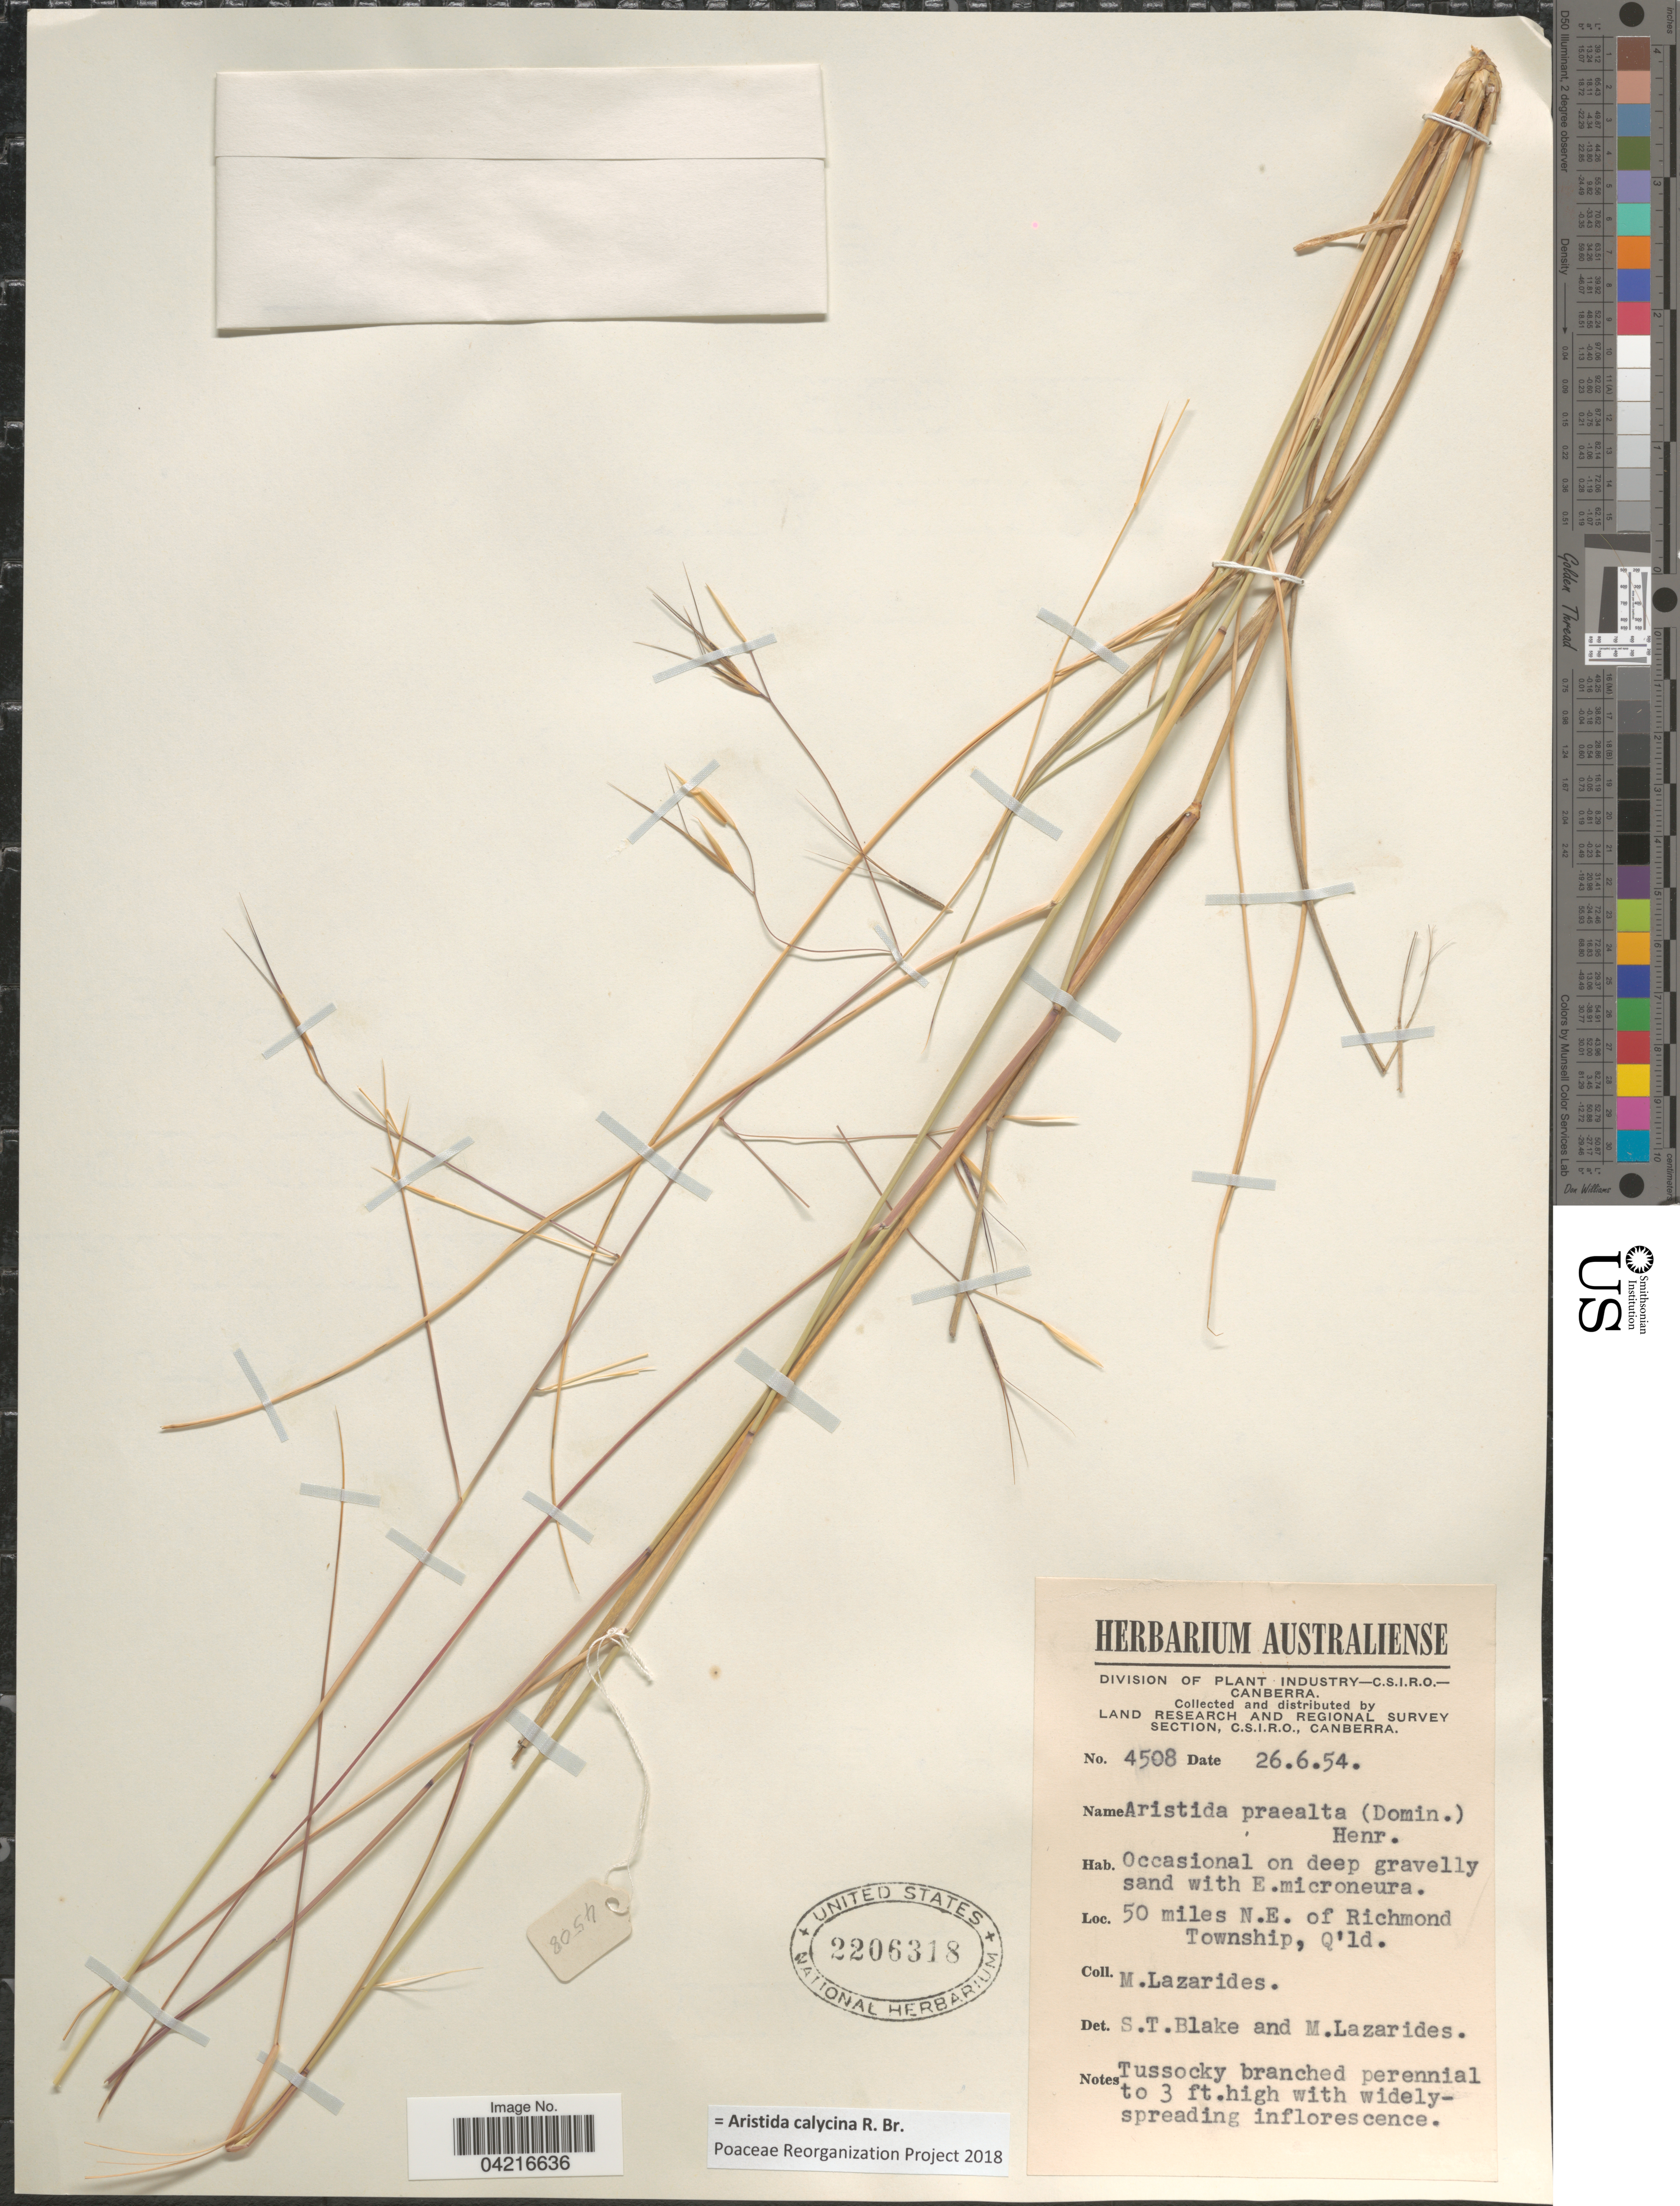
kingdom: Plantae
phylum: Tracheophyta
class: Liliopsida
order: Poales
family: Poaceae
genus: Aristida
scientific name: Aristida calycina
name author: R. Br.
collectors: M. Lazarides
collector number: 4508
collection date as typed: Transcribed d/m/y: 26/6/54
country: Australia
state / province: Queensland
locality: Land Research and Regional Survey Section, C.S.I.R.O. 50 miles N.E. of Richmond Township, Q'ld.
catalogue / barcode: US 2206318